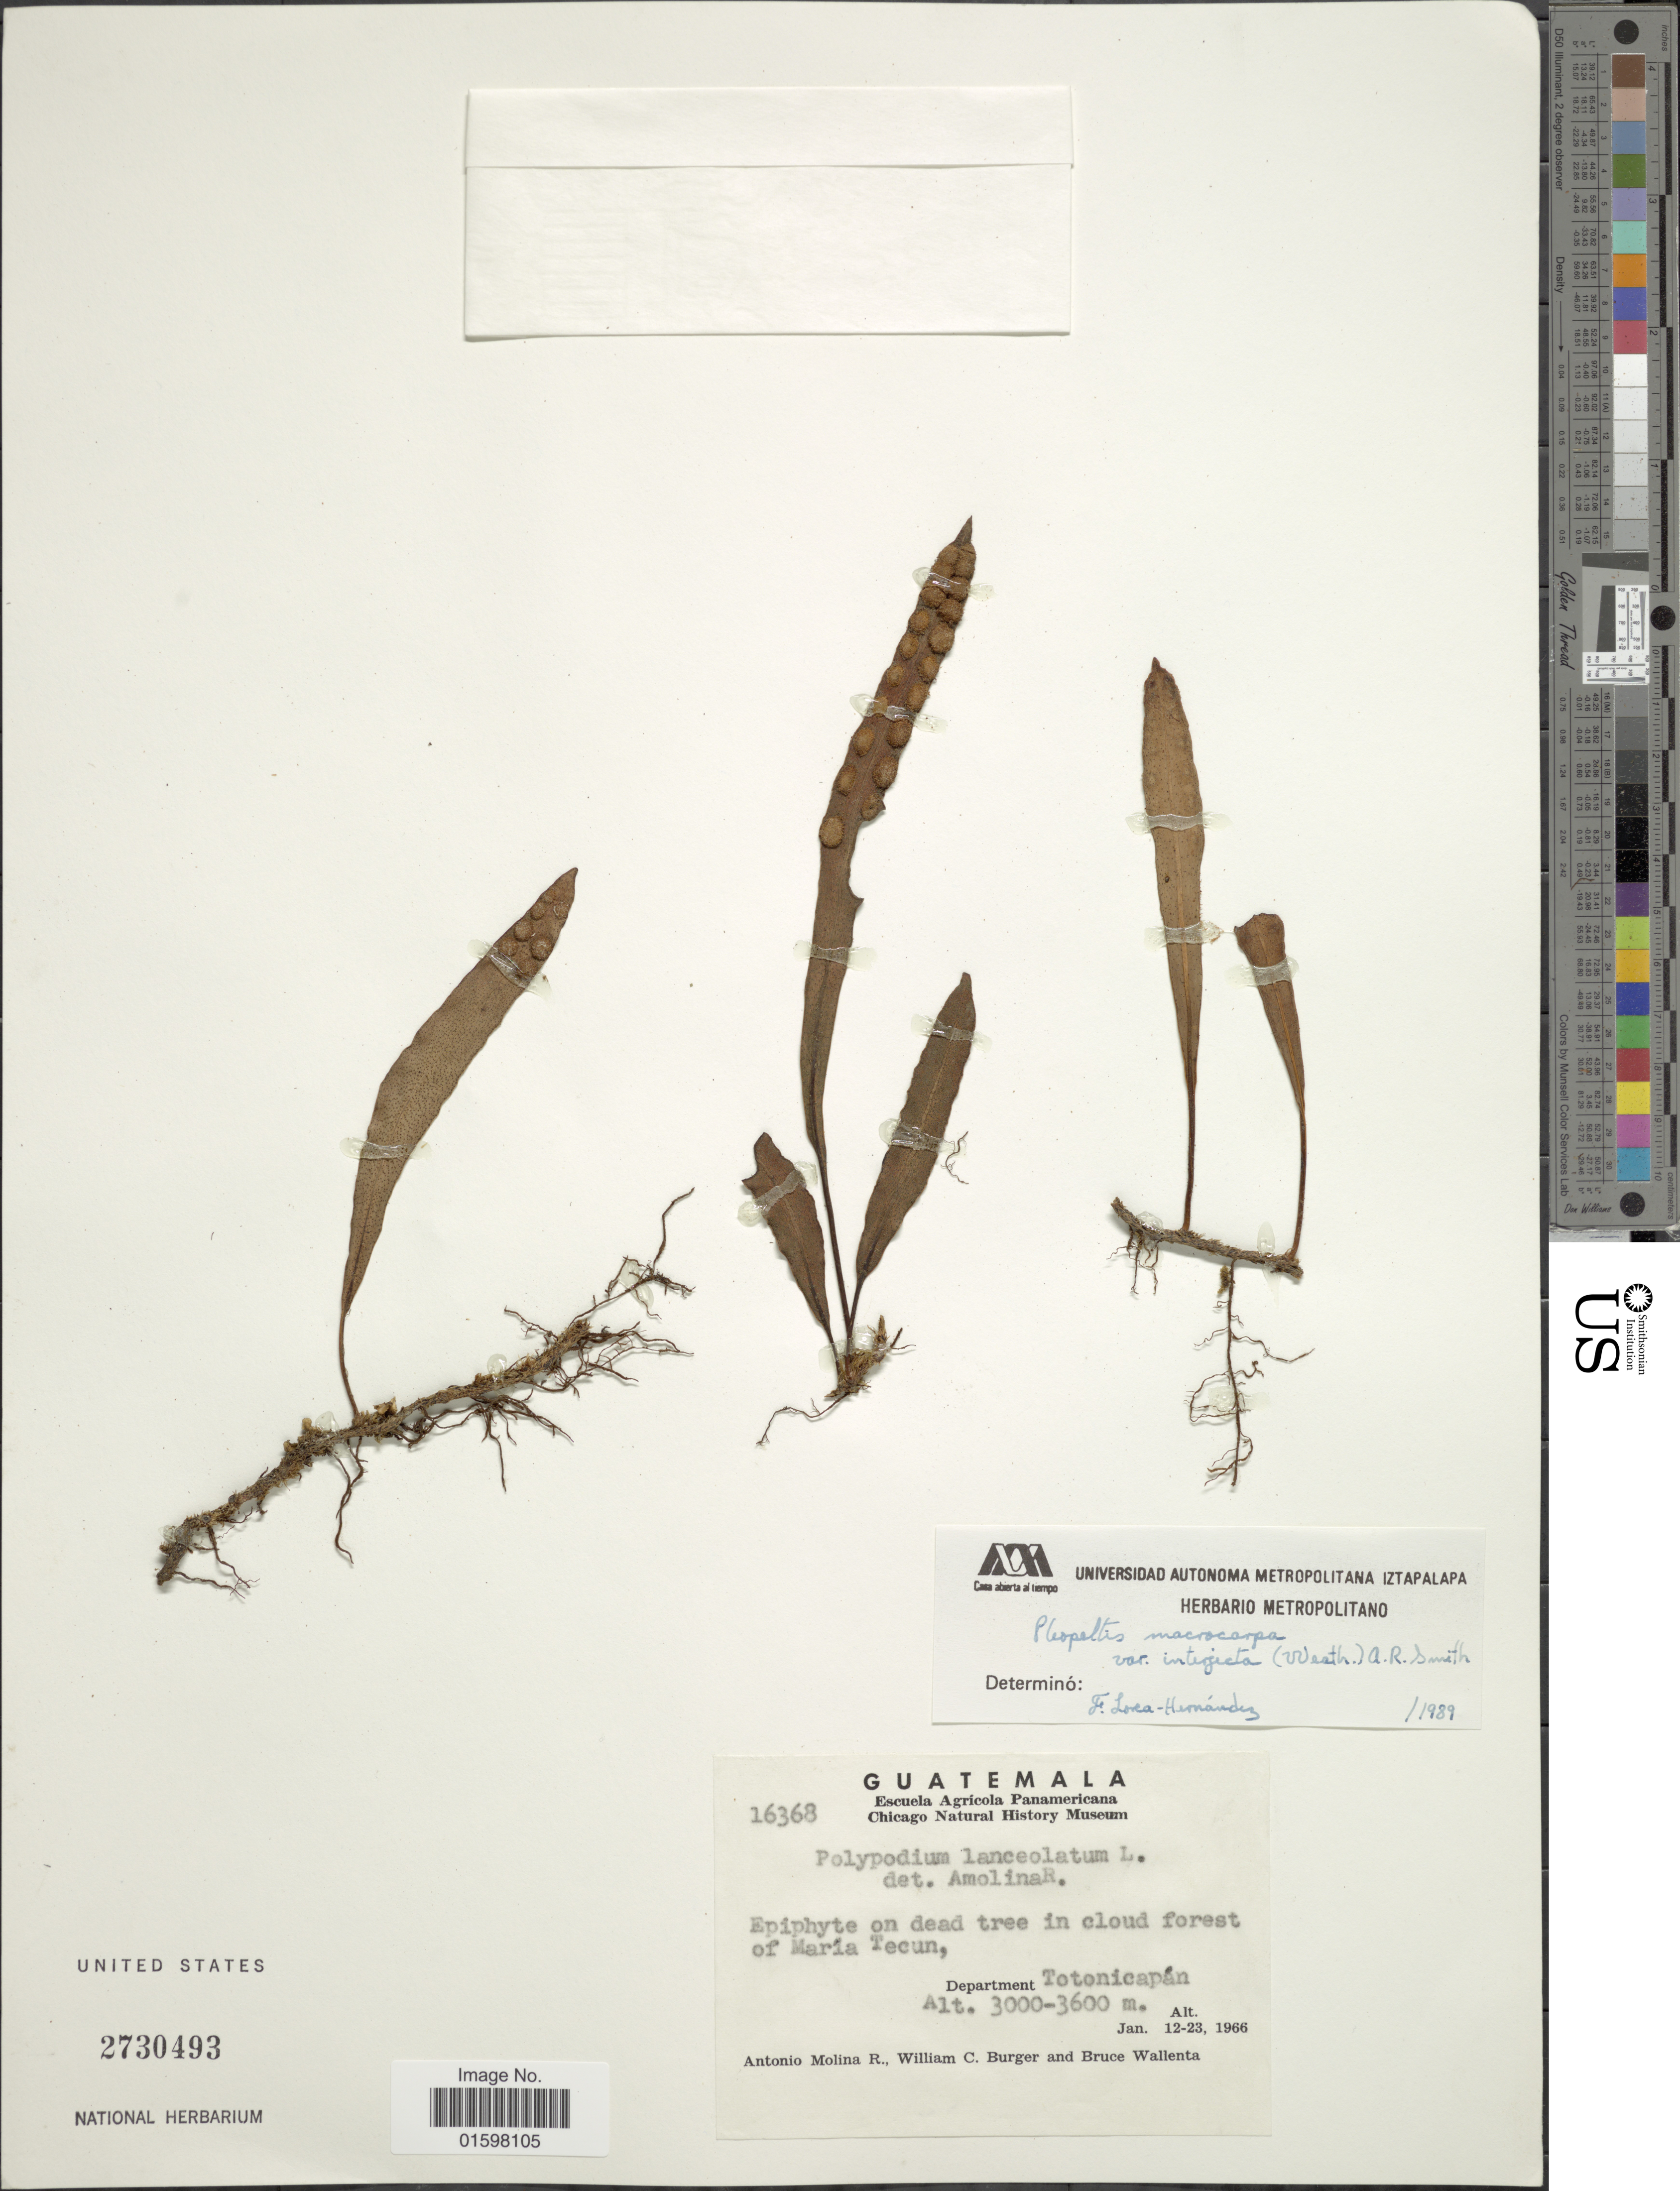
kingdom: Plantae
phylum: Tracheophyta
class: Polypodiopsida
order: Polypodiales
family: Polypodiaceae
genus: Pleopeltis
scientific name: Pleopeltis peltata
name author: Scort.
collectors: A. Molina R., W. Burger & B. Wallenta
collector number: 16368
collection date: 1966-01-12/1966-01-23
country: Guatemala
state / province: Totonicapan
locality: Department of Totonicapan. Epiphyte on dead tree in cloud forest of maria Tecun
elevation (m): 3000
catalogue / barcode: US 2730493